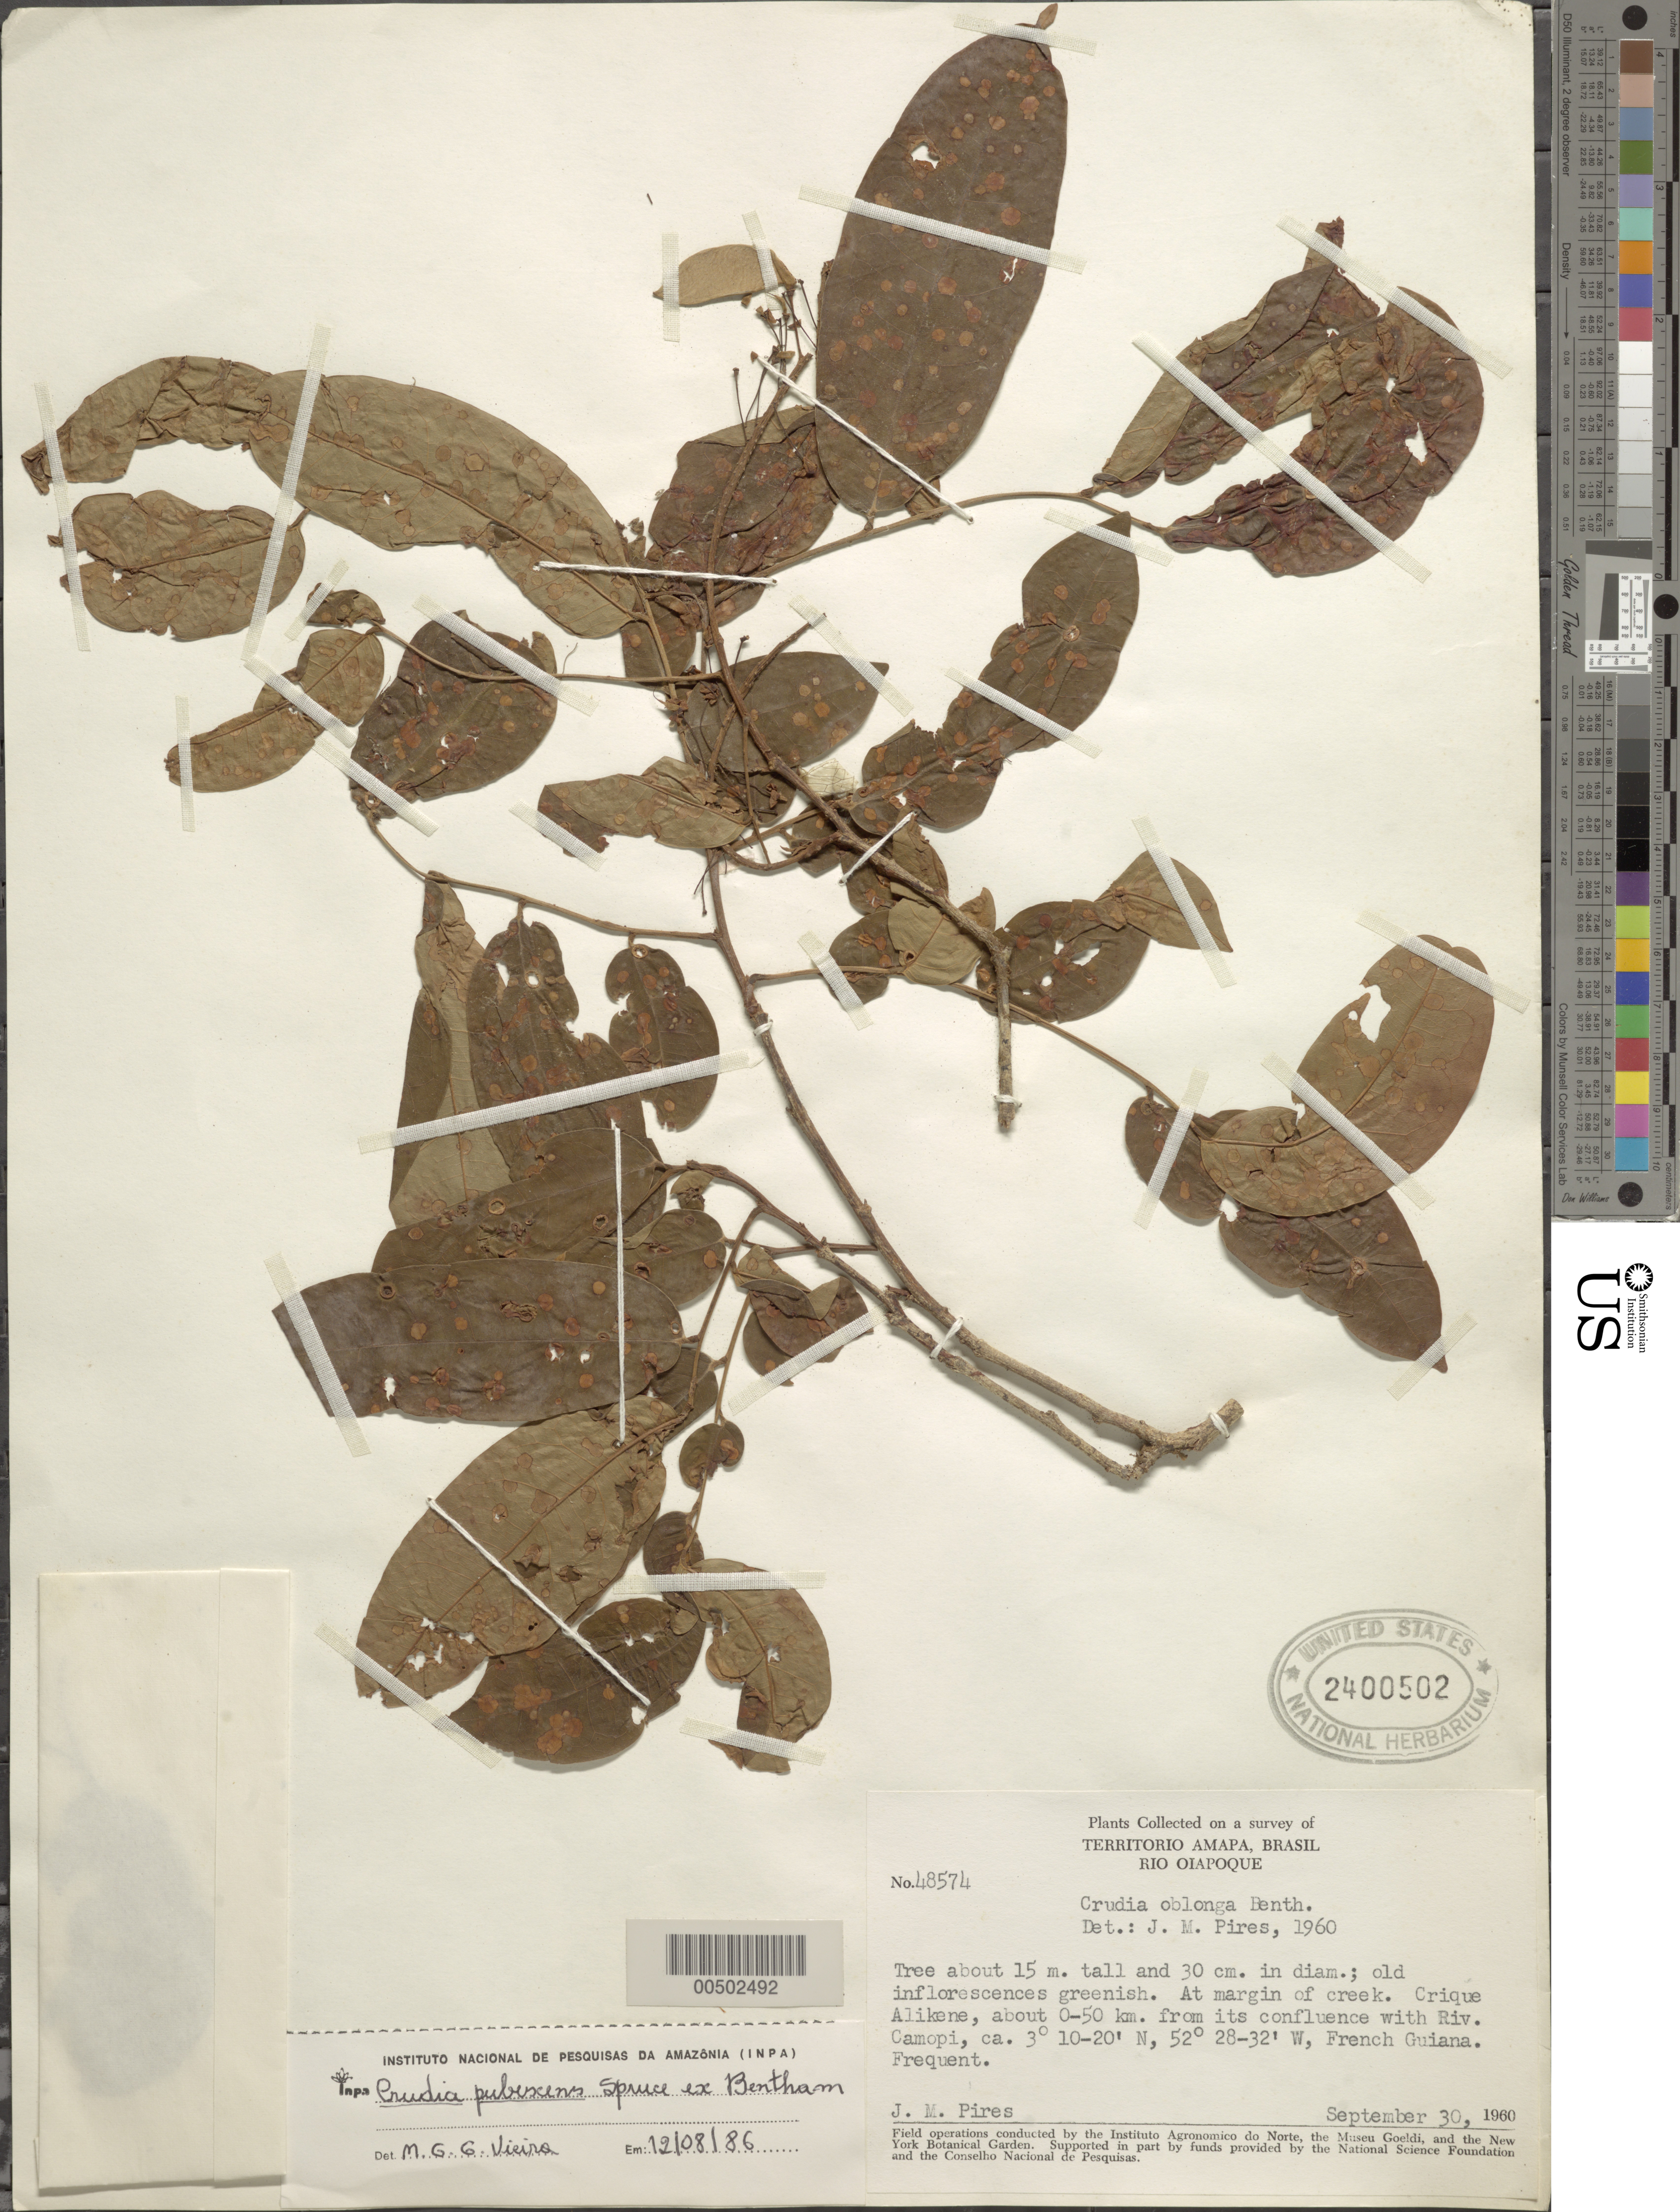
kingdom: Plantae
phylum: Tracheophyta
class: Magnoliopsida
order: Fabales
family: Fabaceae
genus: Crudia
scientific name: Crudia pubescens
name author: Spruce ex Benth. in Mart.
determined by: Vieira, M. G. G.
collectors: J. M. Pires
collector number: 48574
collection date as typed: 30 Sep 1960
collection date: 1960-09-30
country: French Guiana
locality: Crique alikene, abt. 0 - 50 km from its confluence with rio camopi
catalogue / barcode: US 2400502